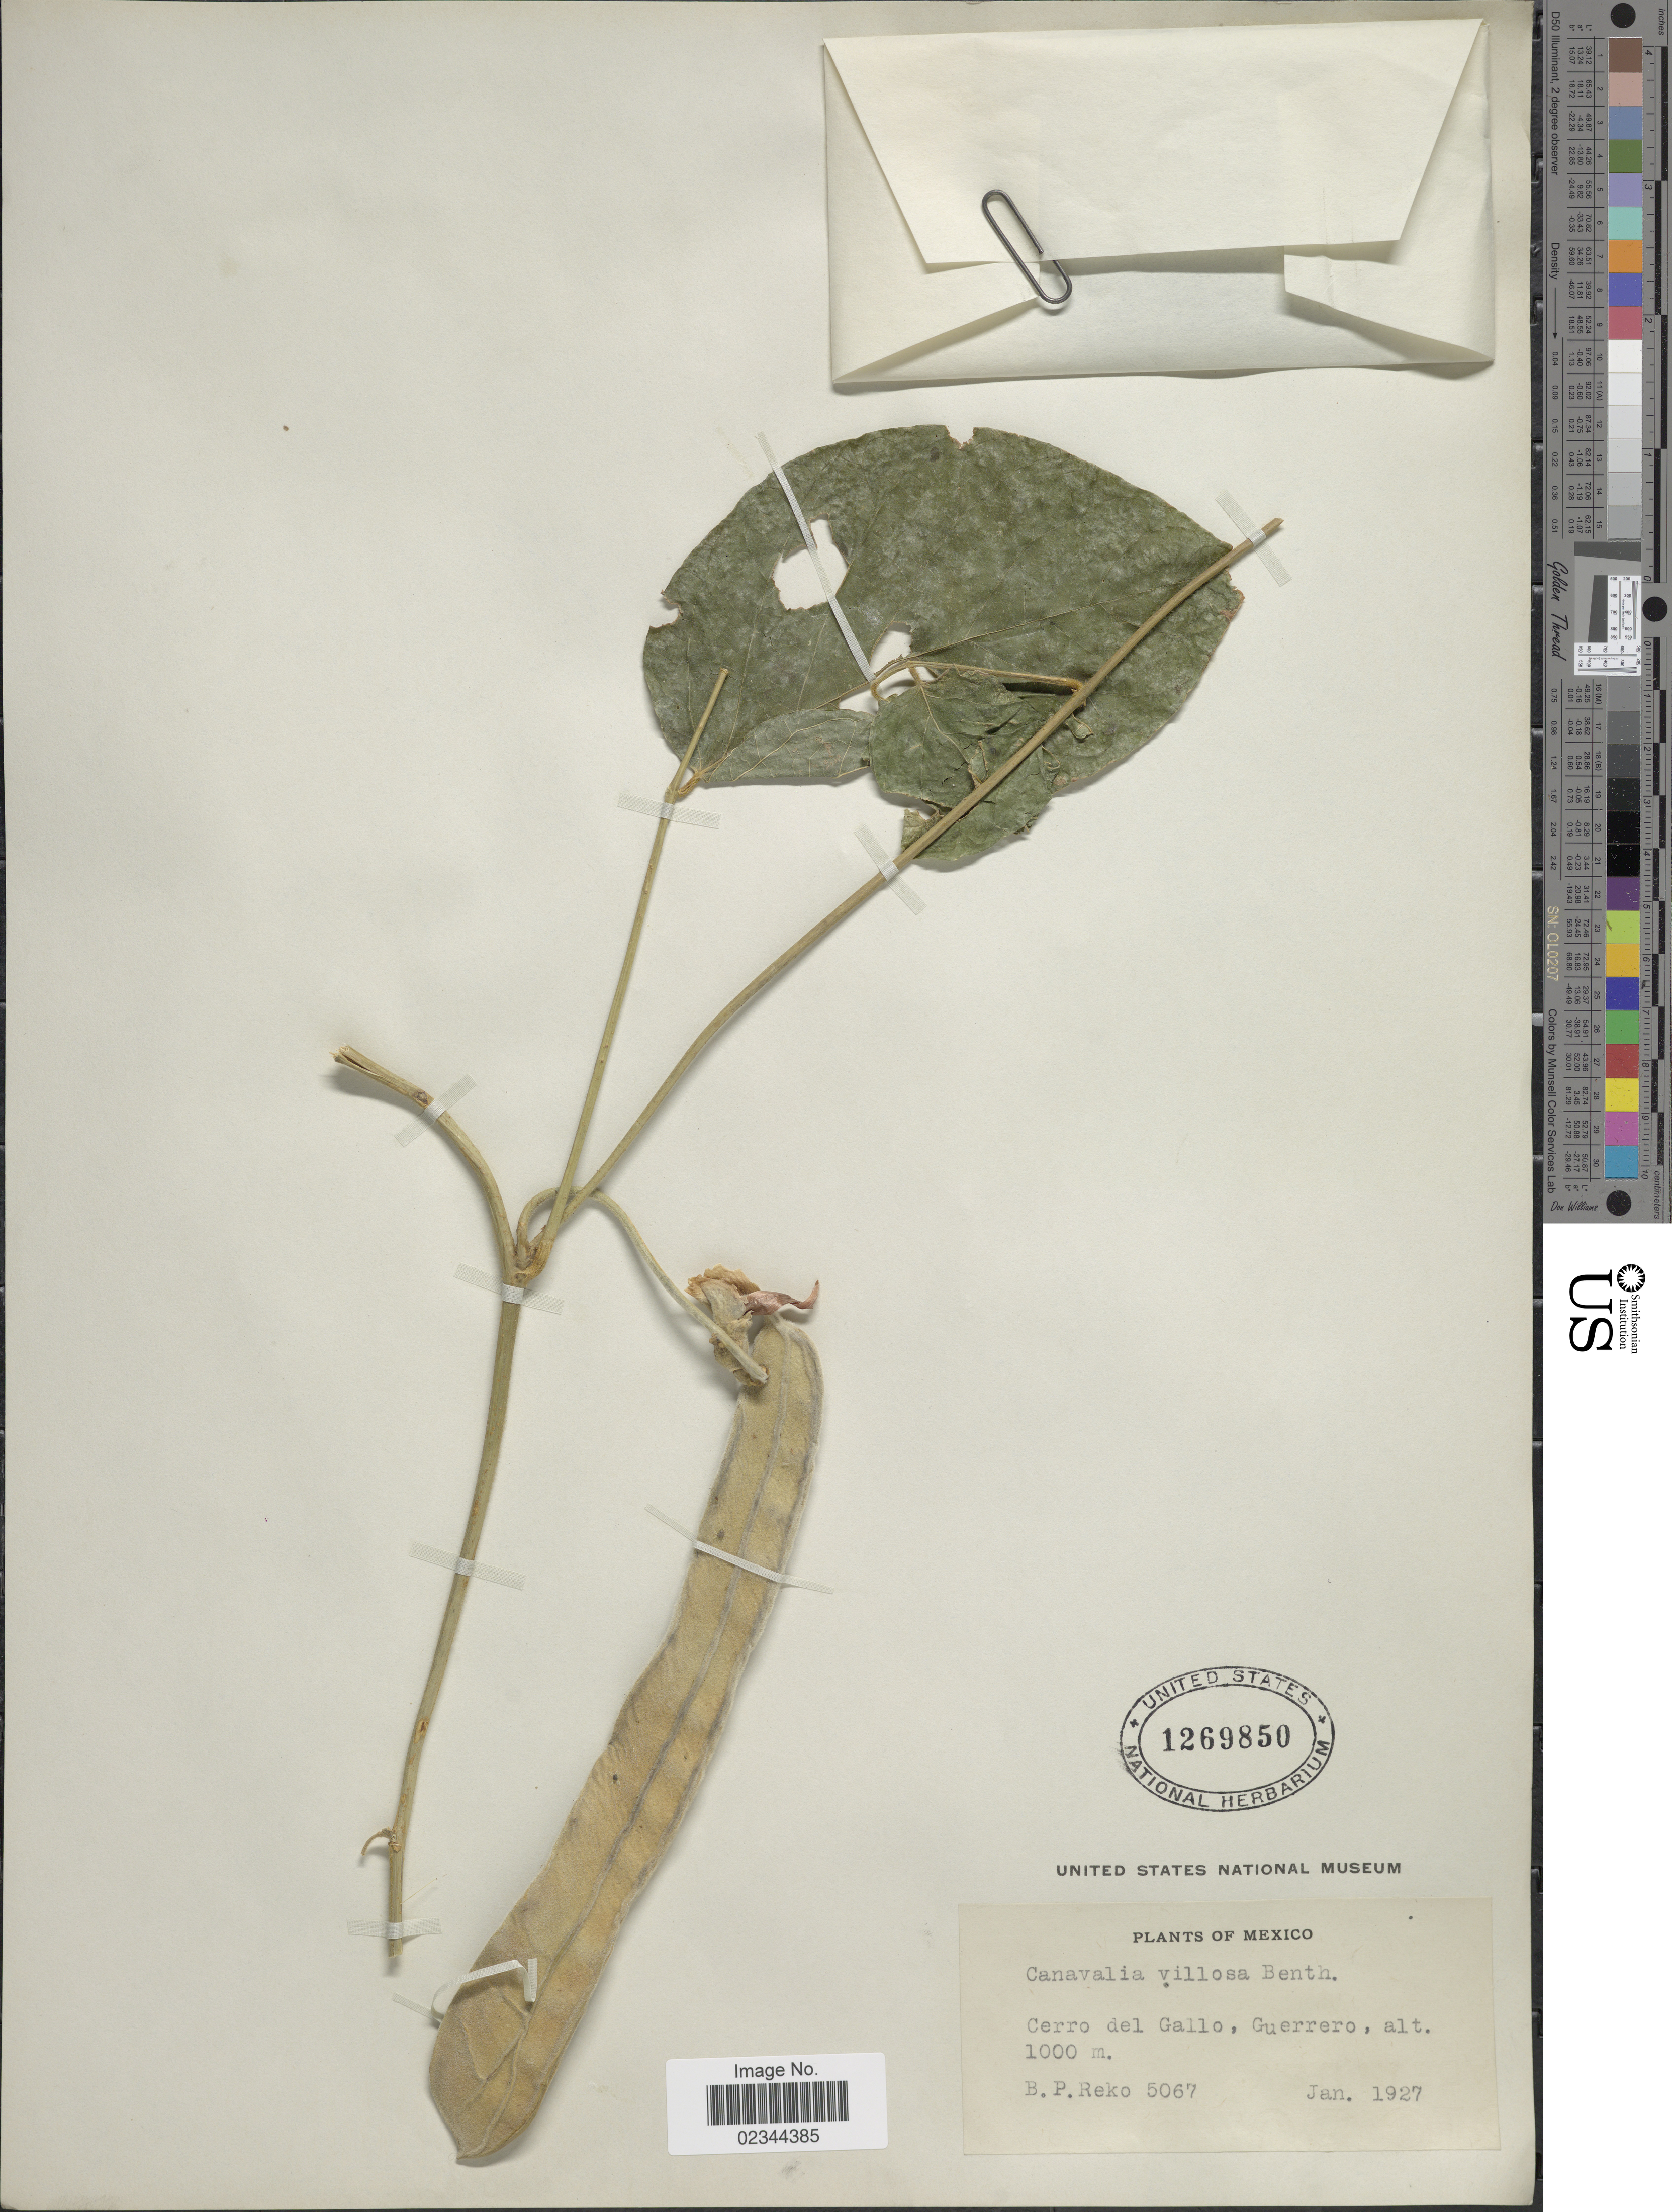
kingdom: Plantae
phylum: Tracheophyta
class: Magnoliopsida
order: Fabales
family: Fabaceae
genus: Canavalia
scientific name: Canavalia villosa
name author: Benth.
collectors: B. P. Reko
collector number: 5067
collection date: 1927-01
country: Mexico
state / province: Guerrero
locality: Cerro del Gallo.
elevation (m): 1000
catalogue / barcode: US 1269850